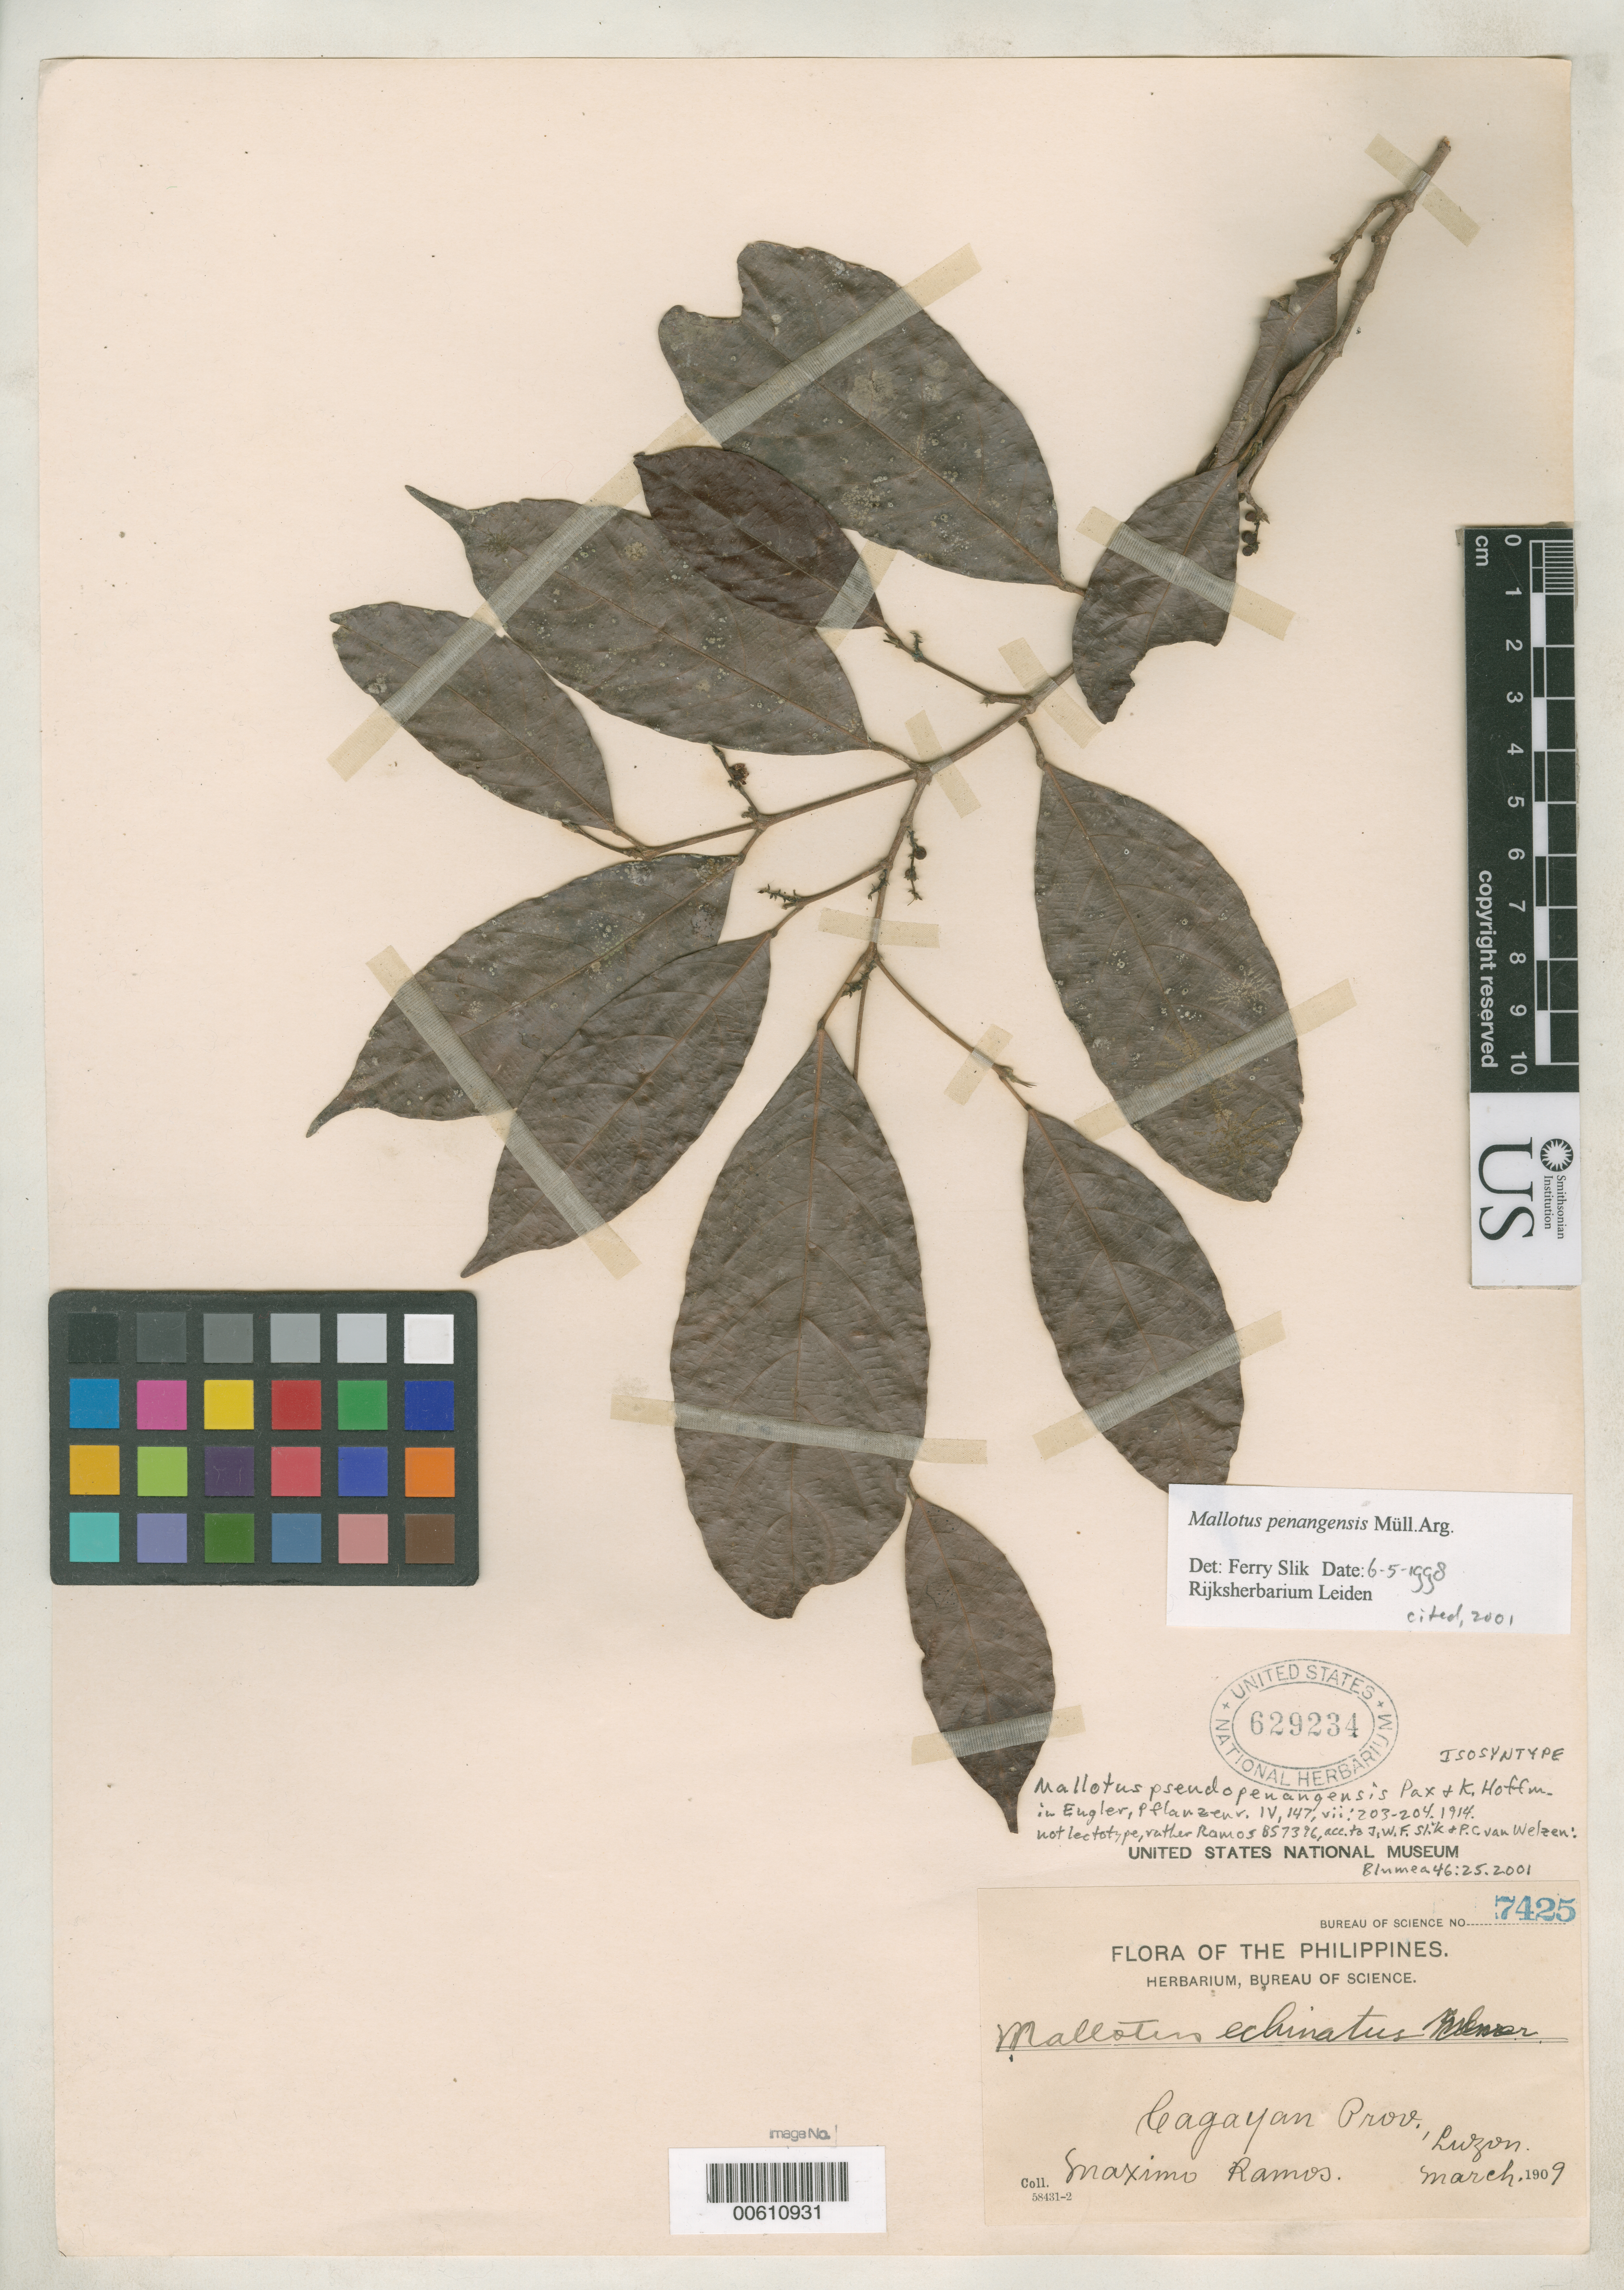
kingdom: Plantae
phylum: Tracheophyta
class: Magnoliopsida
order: Malpighiales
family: Euphorbiaceae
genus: Mallotus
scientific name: Mallotus pseudopenangensis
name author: Pax & K. Hoffm. in Engl.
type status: Isosyntype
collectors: M. Ramos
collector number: B.S. 7425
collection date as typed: Mar 1909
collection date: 1909-03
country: Philippines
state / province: Cagayan Valley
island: Luzon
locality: Luzon. Cagayan.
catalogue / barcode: US 629234